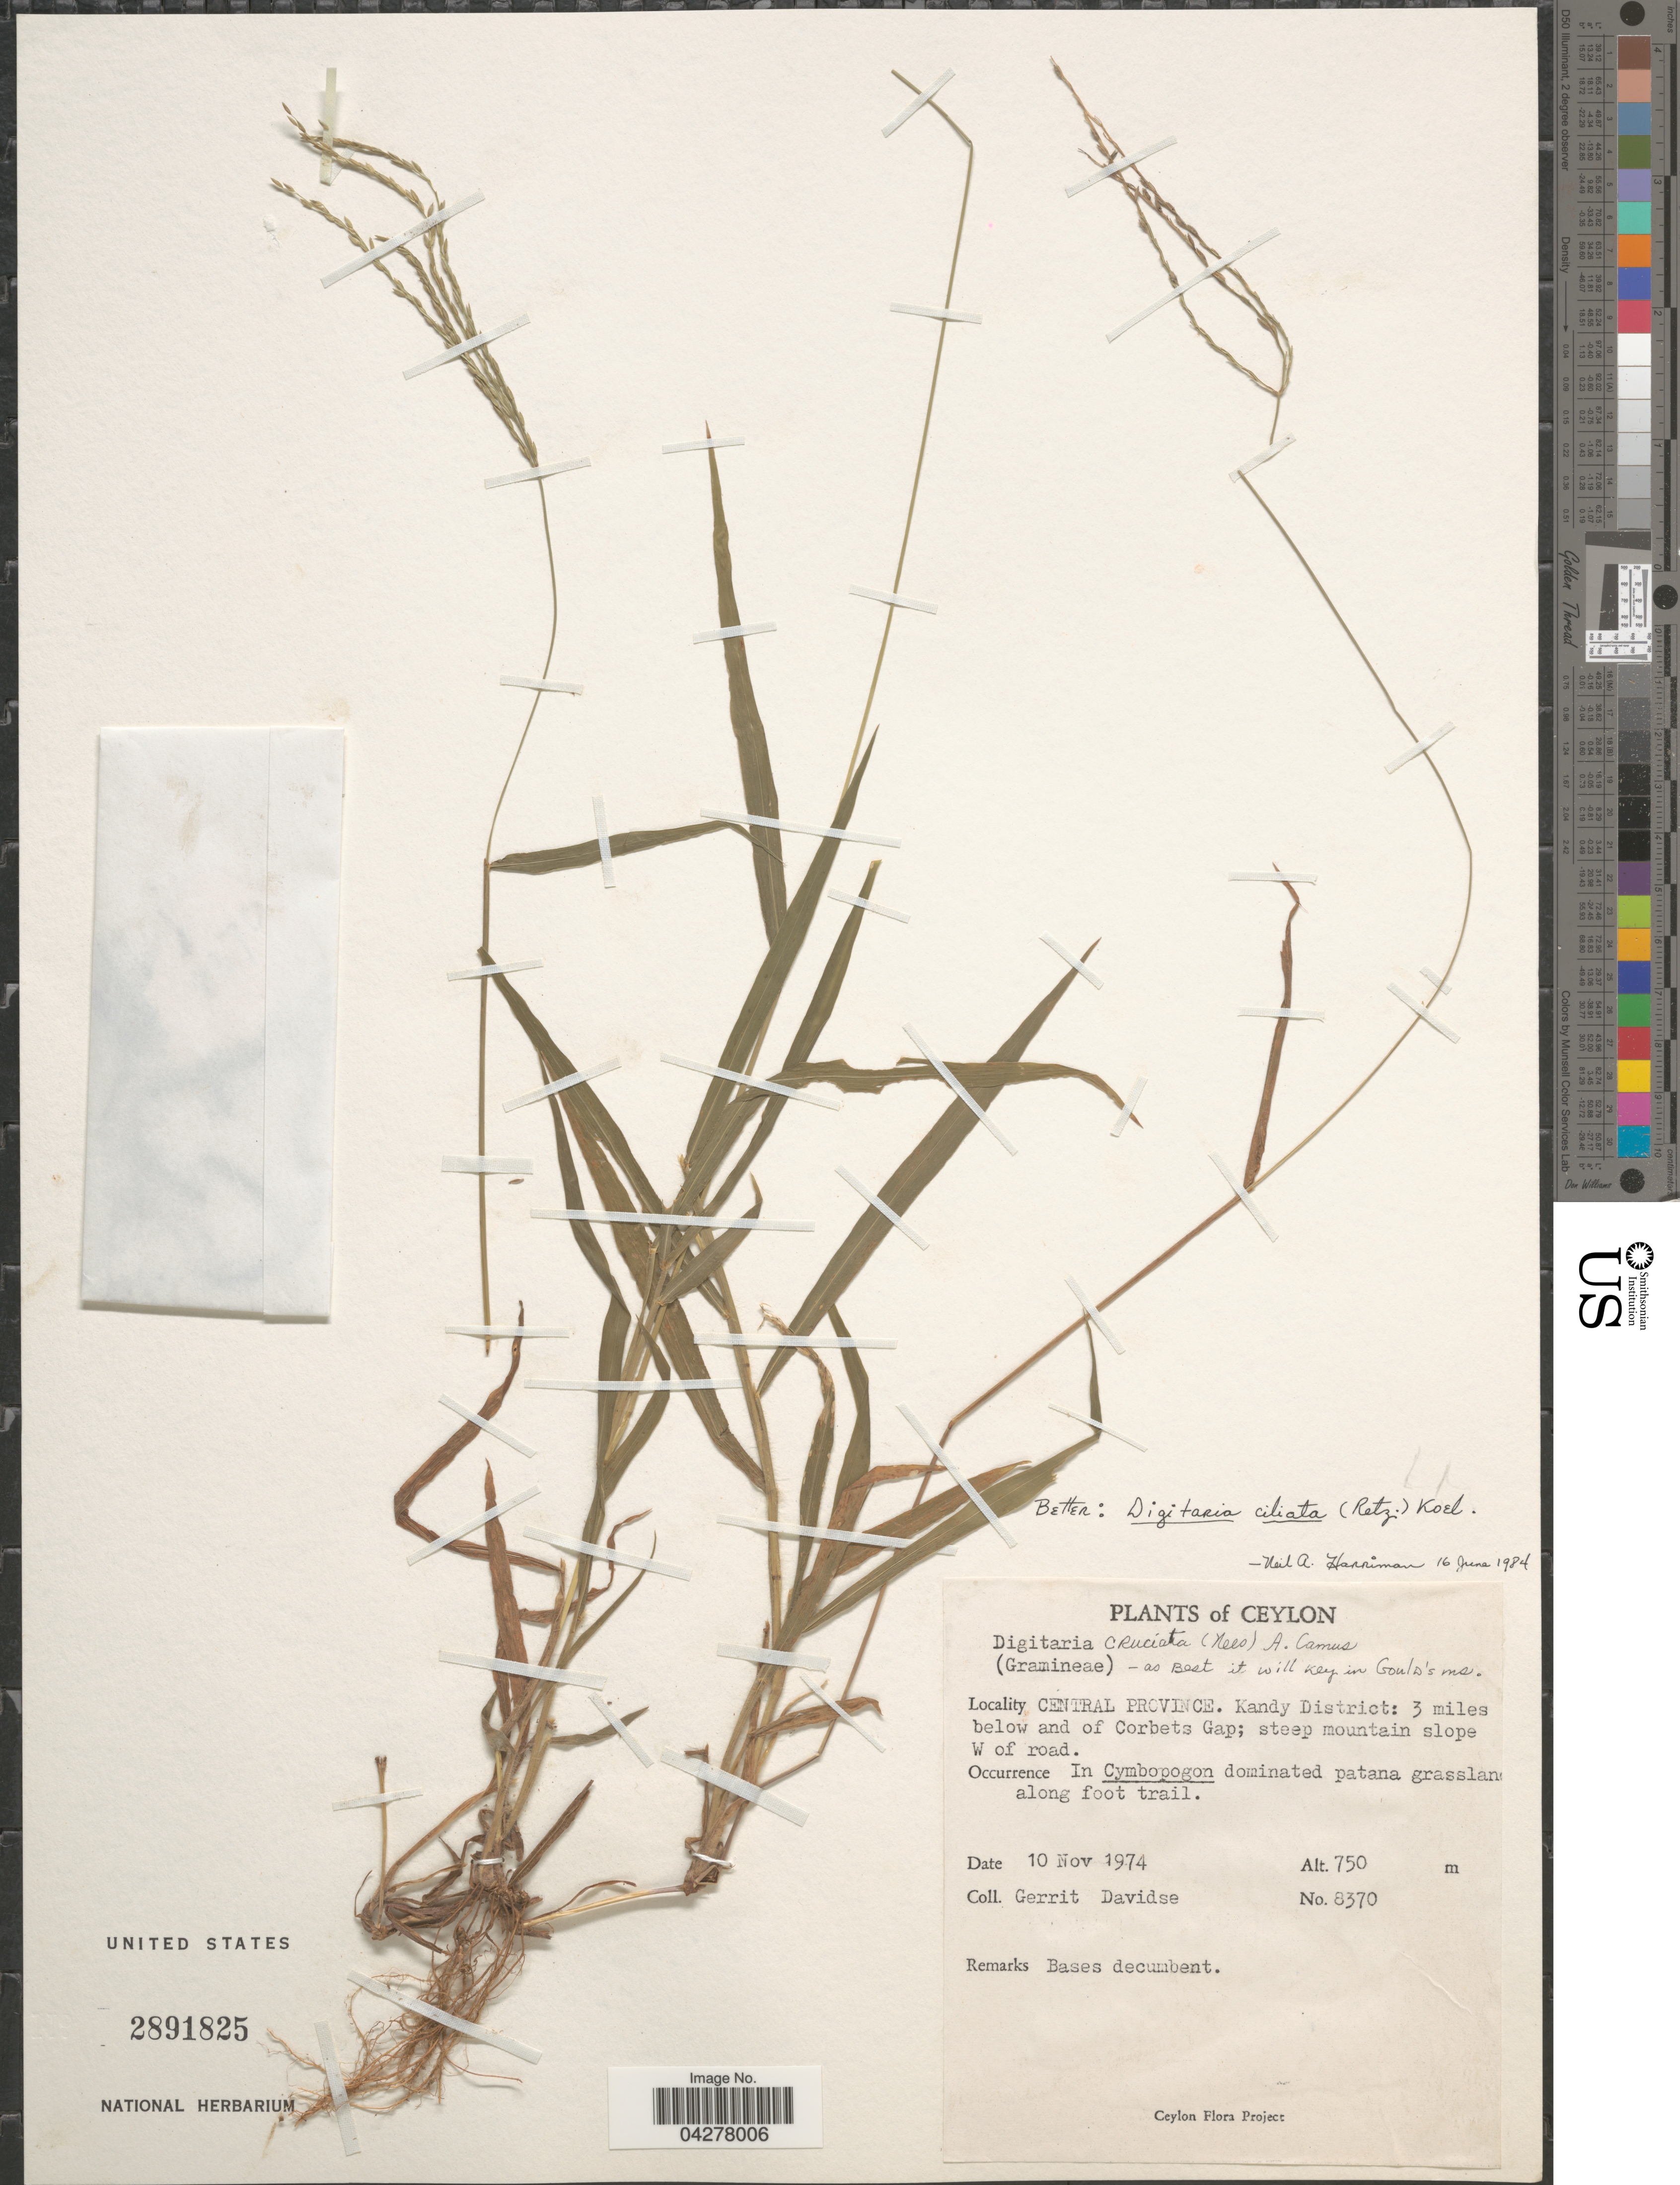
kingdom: Plantae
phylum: Tracheophyta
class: Liliopsida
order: Poales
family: Poaceae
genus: Digitaria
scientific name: Digitaria ciliaris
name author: (Retz.) Koeler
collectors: G. Davidse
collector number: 8370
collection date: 1974-11-10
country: Sri Lanka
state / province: Central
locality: Ceylon. Kandy District: 3 miles below and of Corbets Gap; steep mountain slope W of road. In Cymbopogon dominated patana grassland [interpreted] along foot trail.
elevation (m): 750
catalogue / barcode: US 2891825